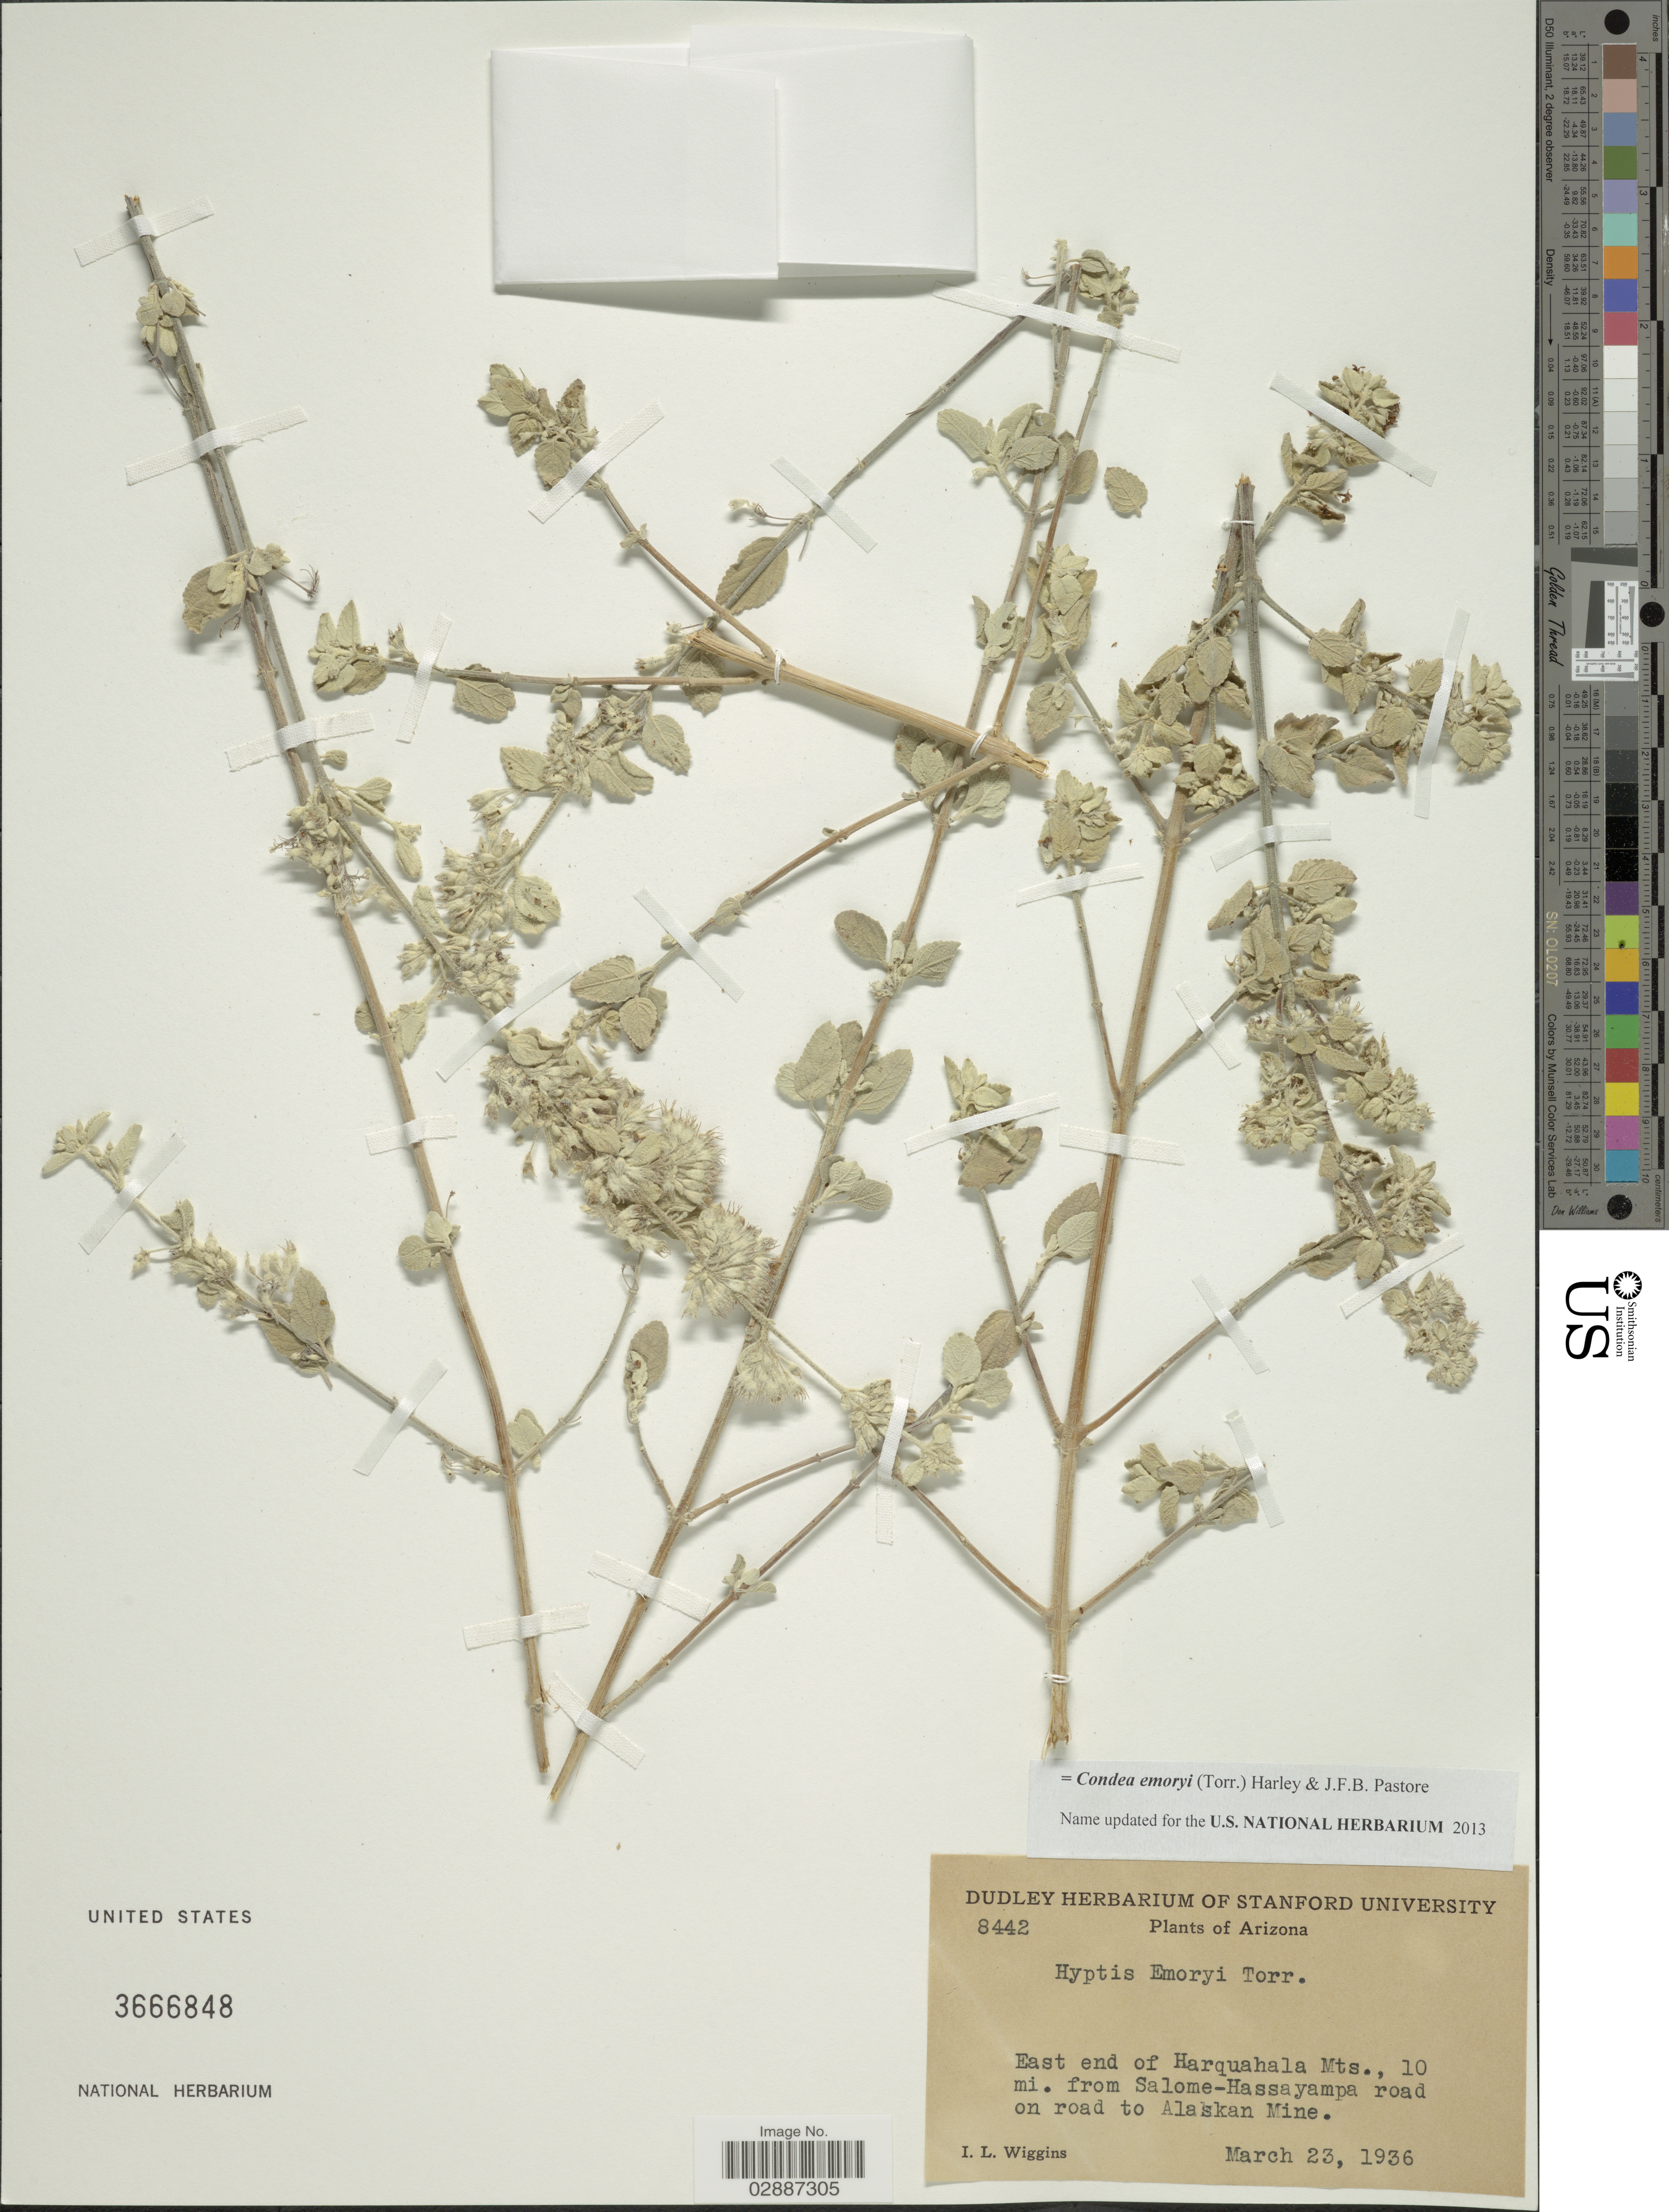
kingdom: Plantae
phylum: Tracheophyta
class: Magnoliopsida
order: Lamiales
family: Lamiaceae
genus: Condea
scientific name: Condea emoryi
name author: (Torr.) Harley & J.F.B. Pastore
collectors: I. L. Wiggins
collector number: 8442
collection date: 1936-03-23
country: United States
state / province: Arizona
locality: East end of Harquahala Mts. 10 mi. from Salome-Hassayampa road on road to Alaskan Mine.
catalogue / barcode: US 3666848